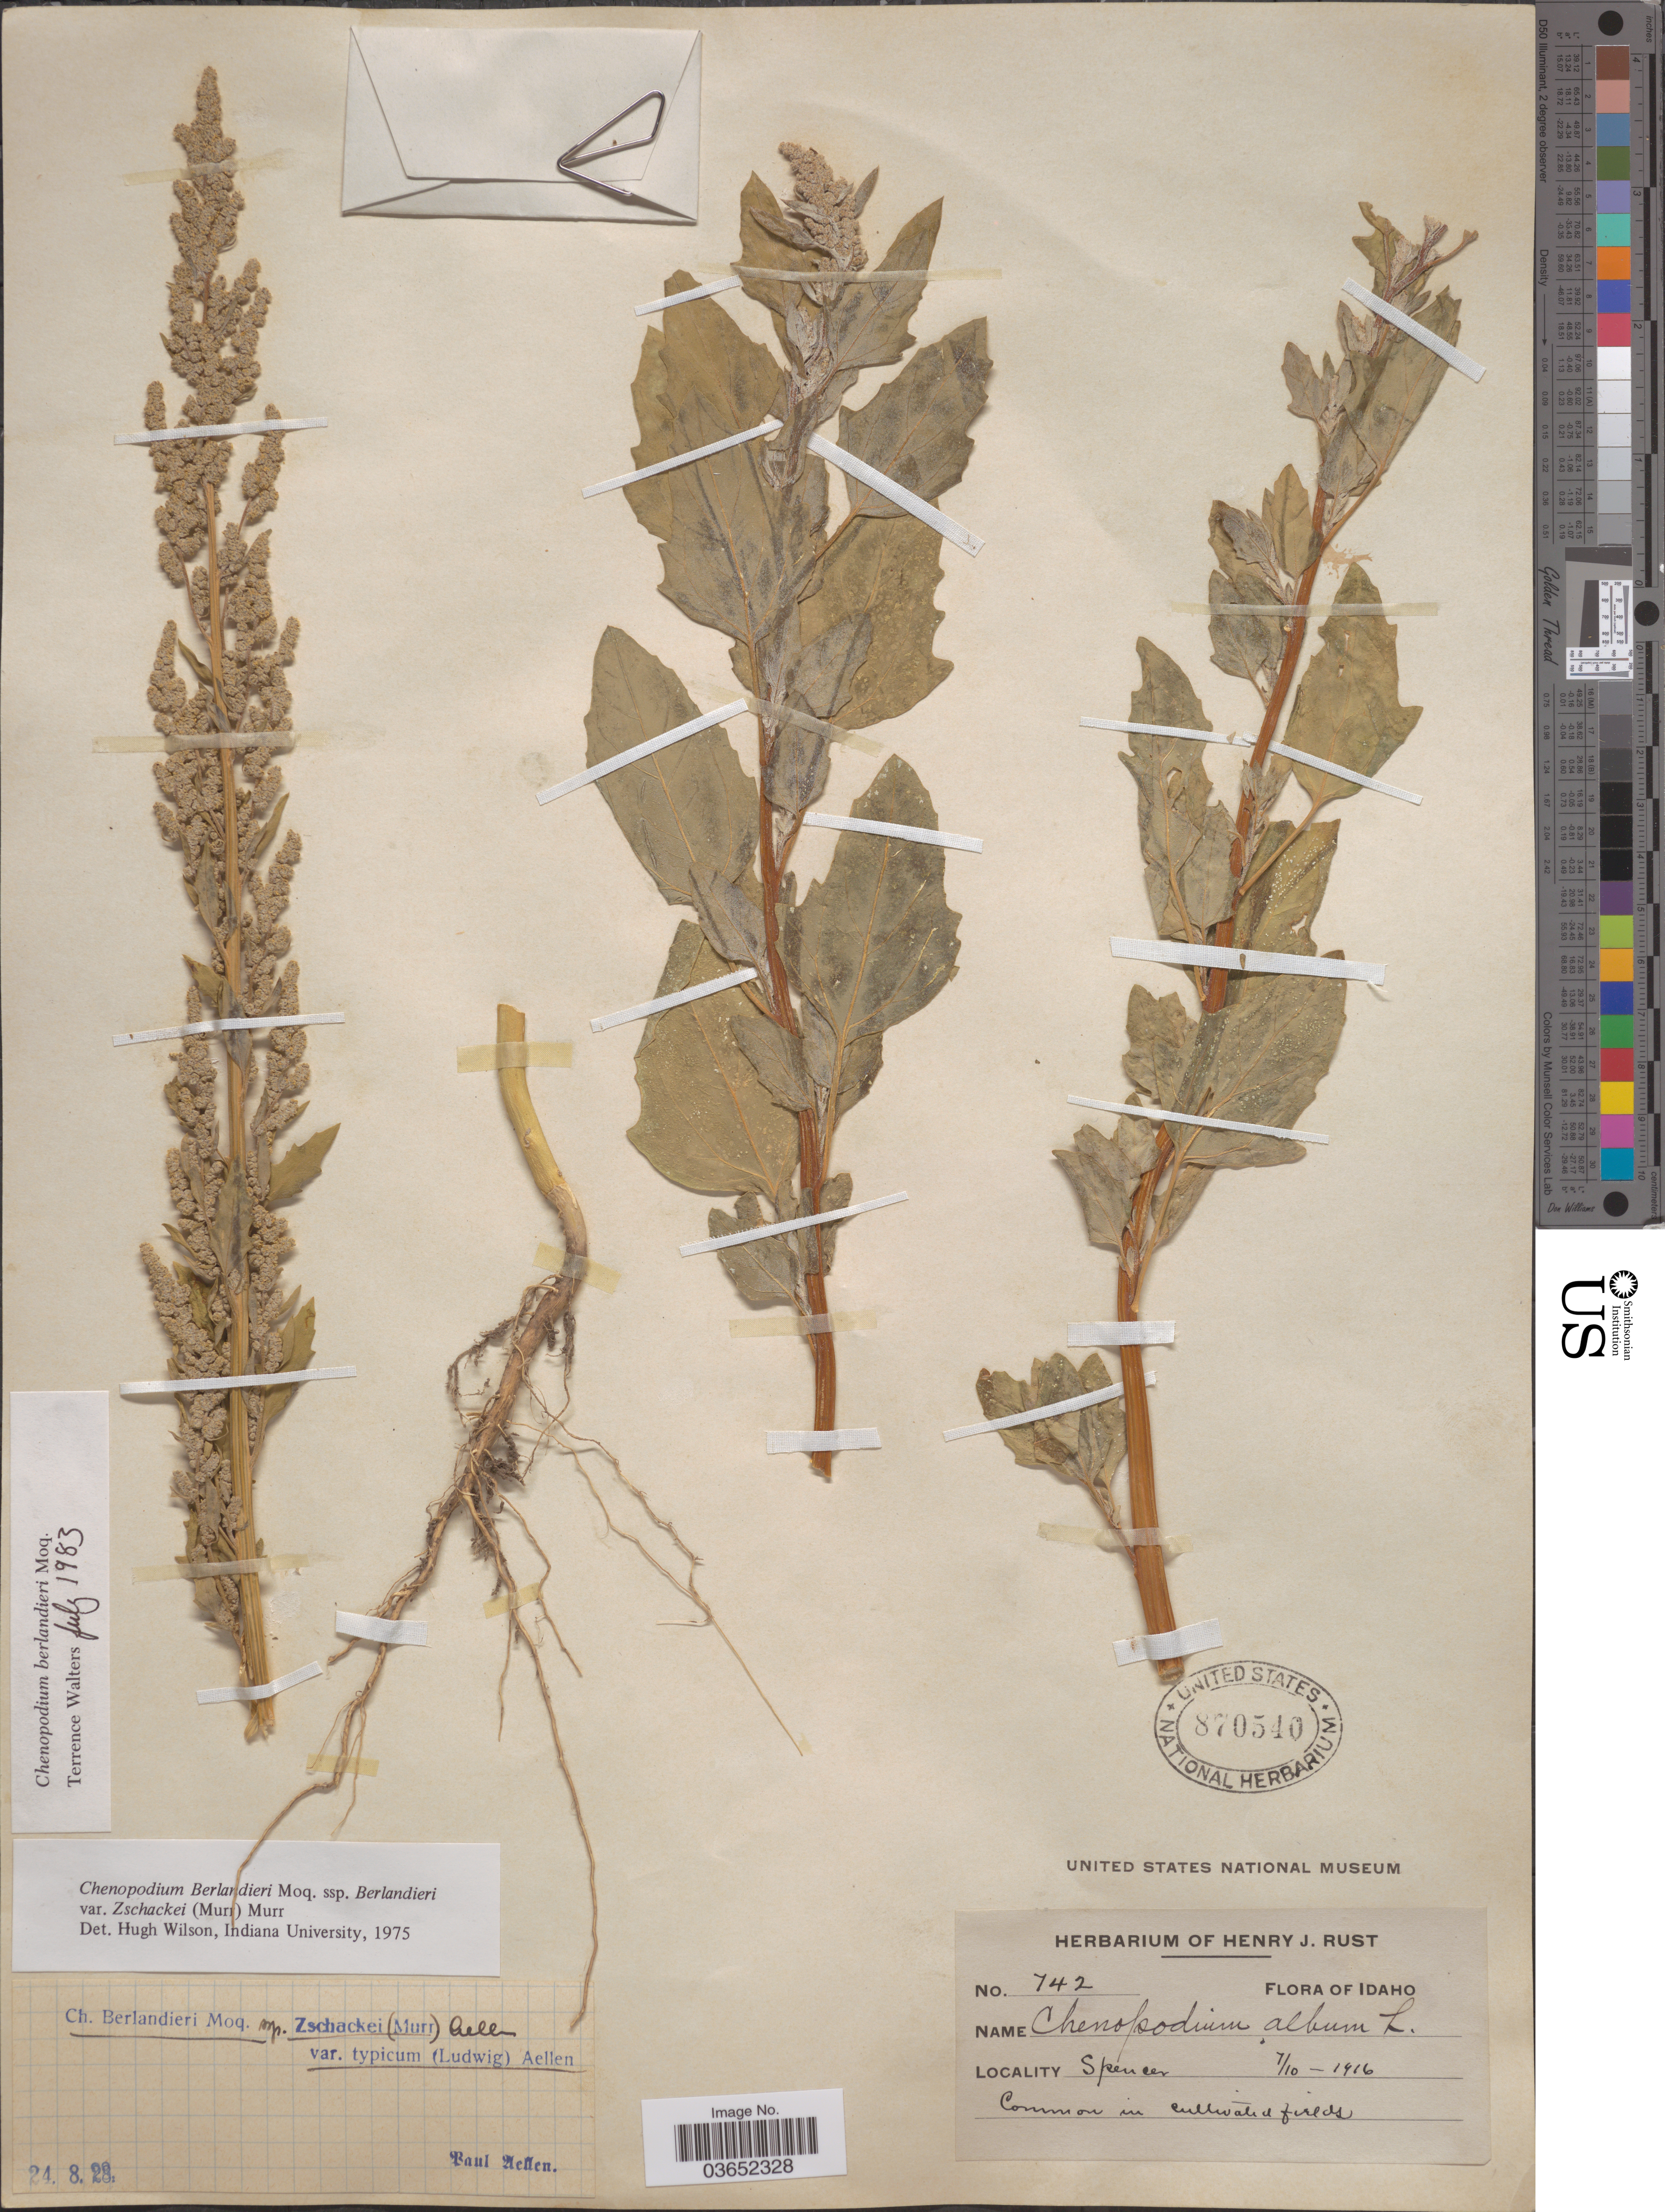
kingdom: Plantae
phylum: Tracheophyta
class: Magnoliopsida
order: Caryophyllales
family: Amaranthaceae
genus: Chenopodium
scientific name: Chenopodium berlandieri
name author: Moq.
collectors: ex herb. Henry J. Rust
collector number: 742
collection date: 1916-07-10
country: United States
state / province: Idaho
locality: Spencer.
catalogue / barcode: US 870540